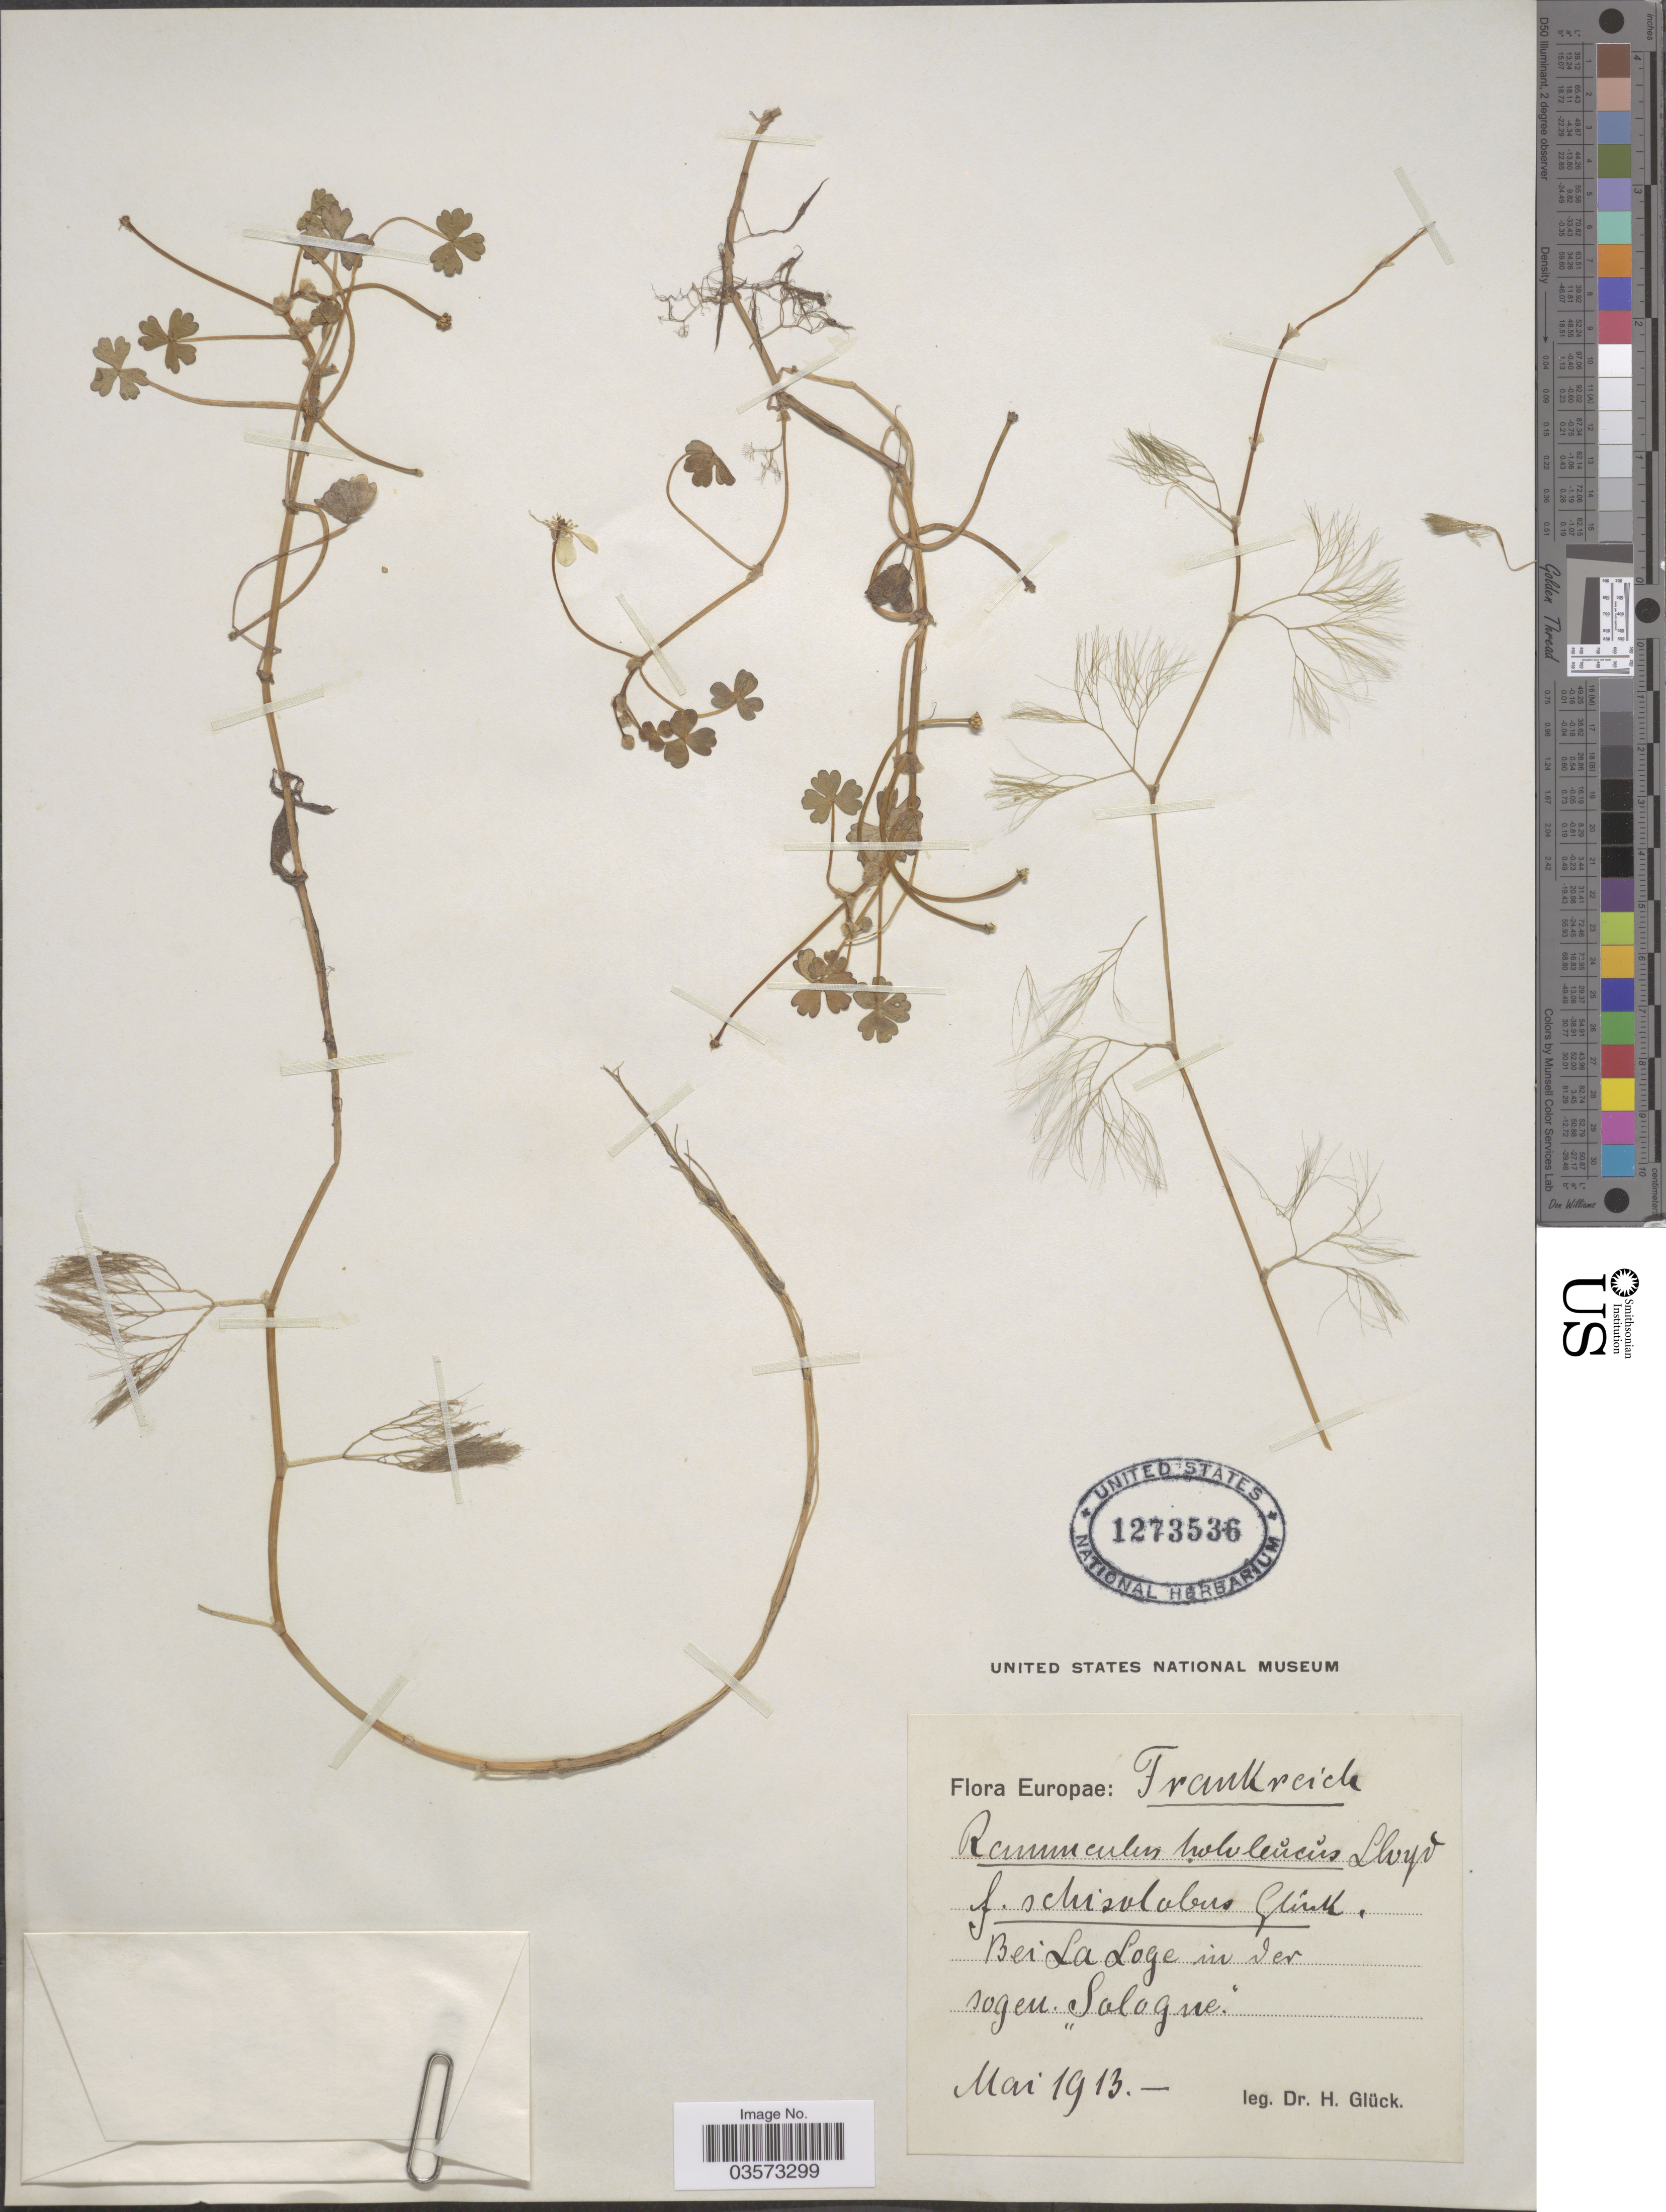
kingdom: Plantae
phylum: Tracheophyta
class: Magnoliopsida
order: Ranunculales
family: Ranunculaceae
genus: Ranunculus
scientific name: Ranunculus hololeucus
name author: Lloyd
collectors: H. Glück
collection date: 1913-05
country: France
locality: Frankreich. Bei La Loge in ver sogen Salogne.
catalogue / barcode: US 1273536